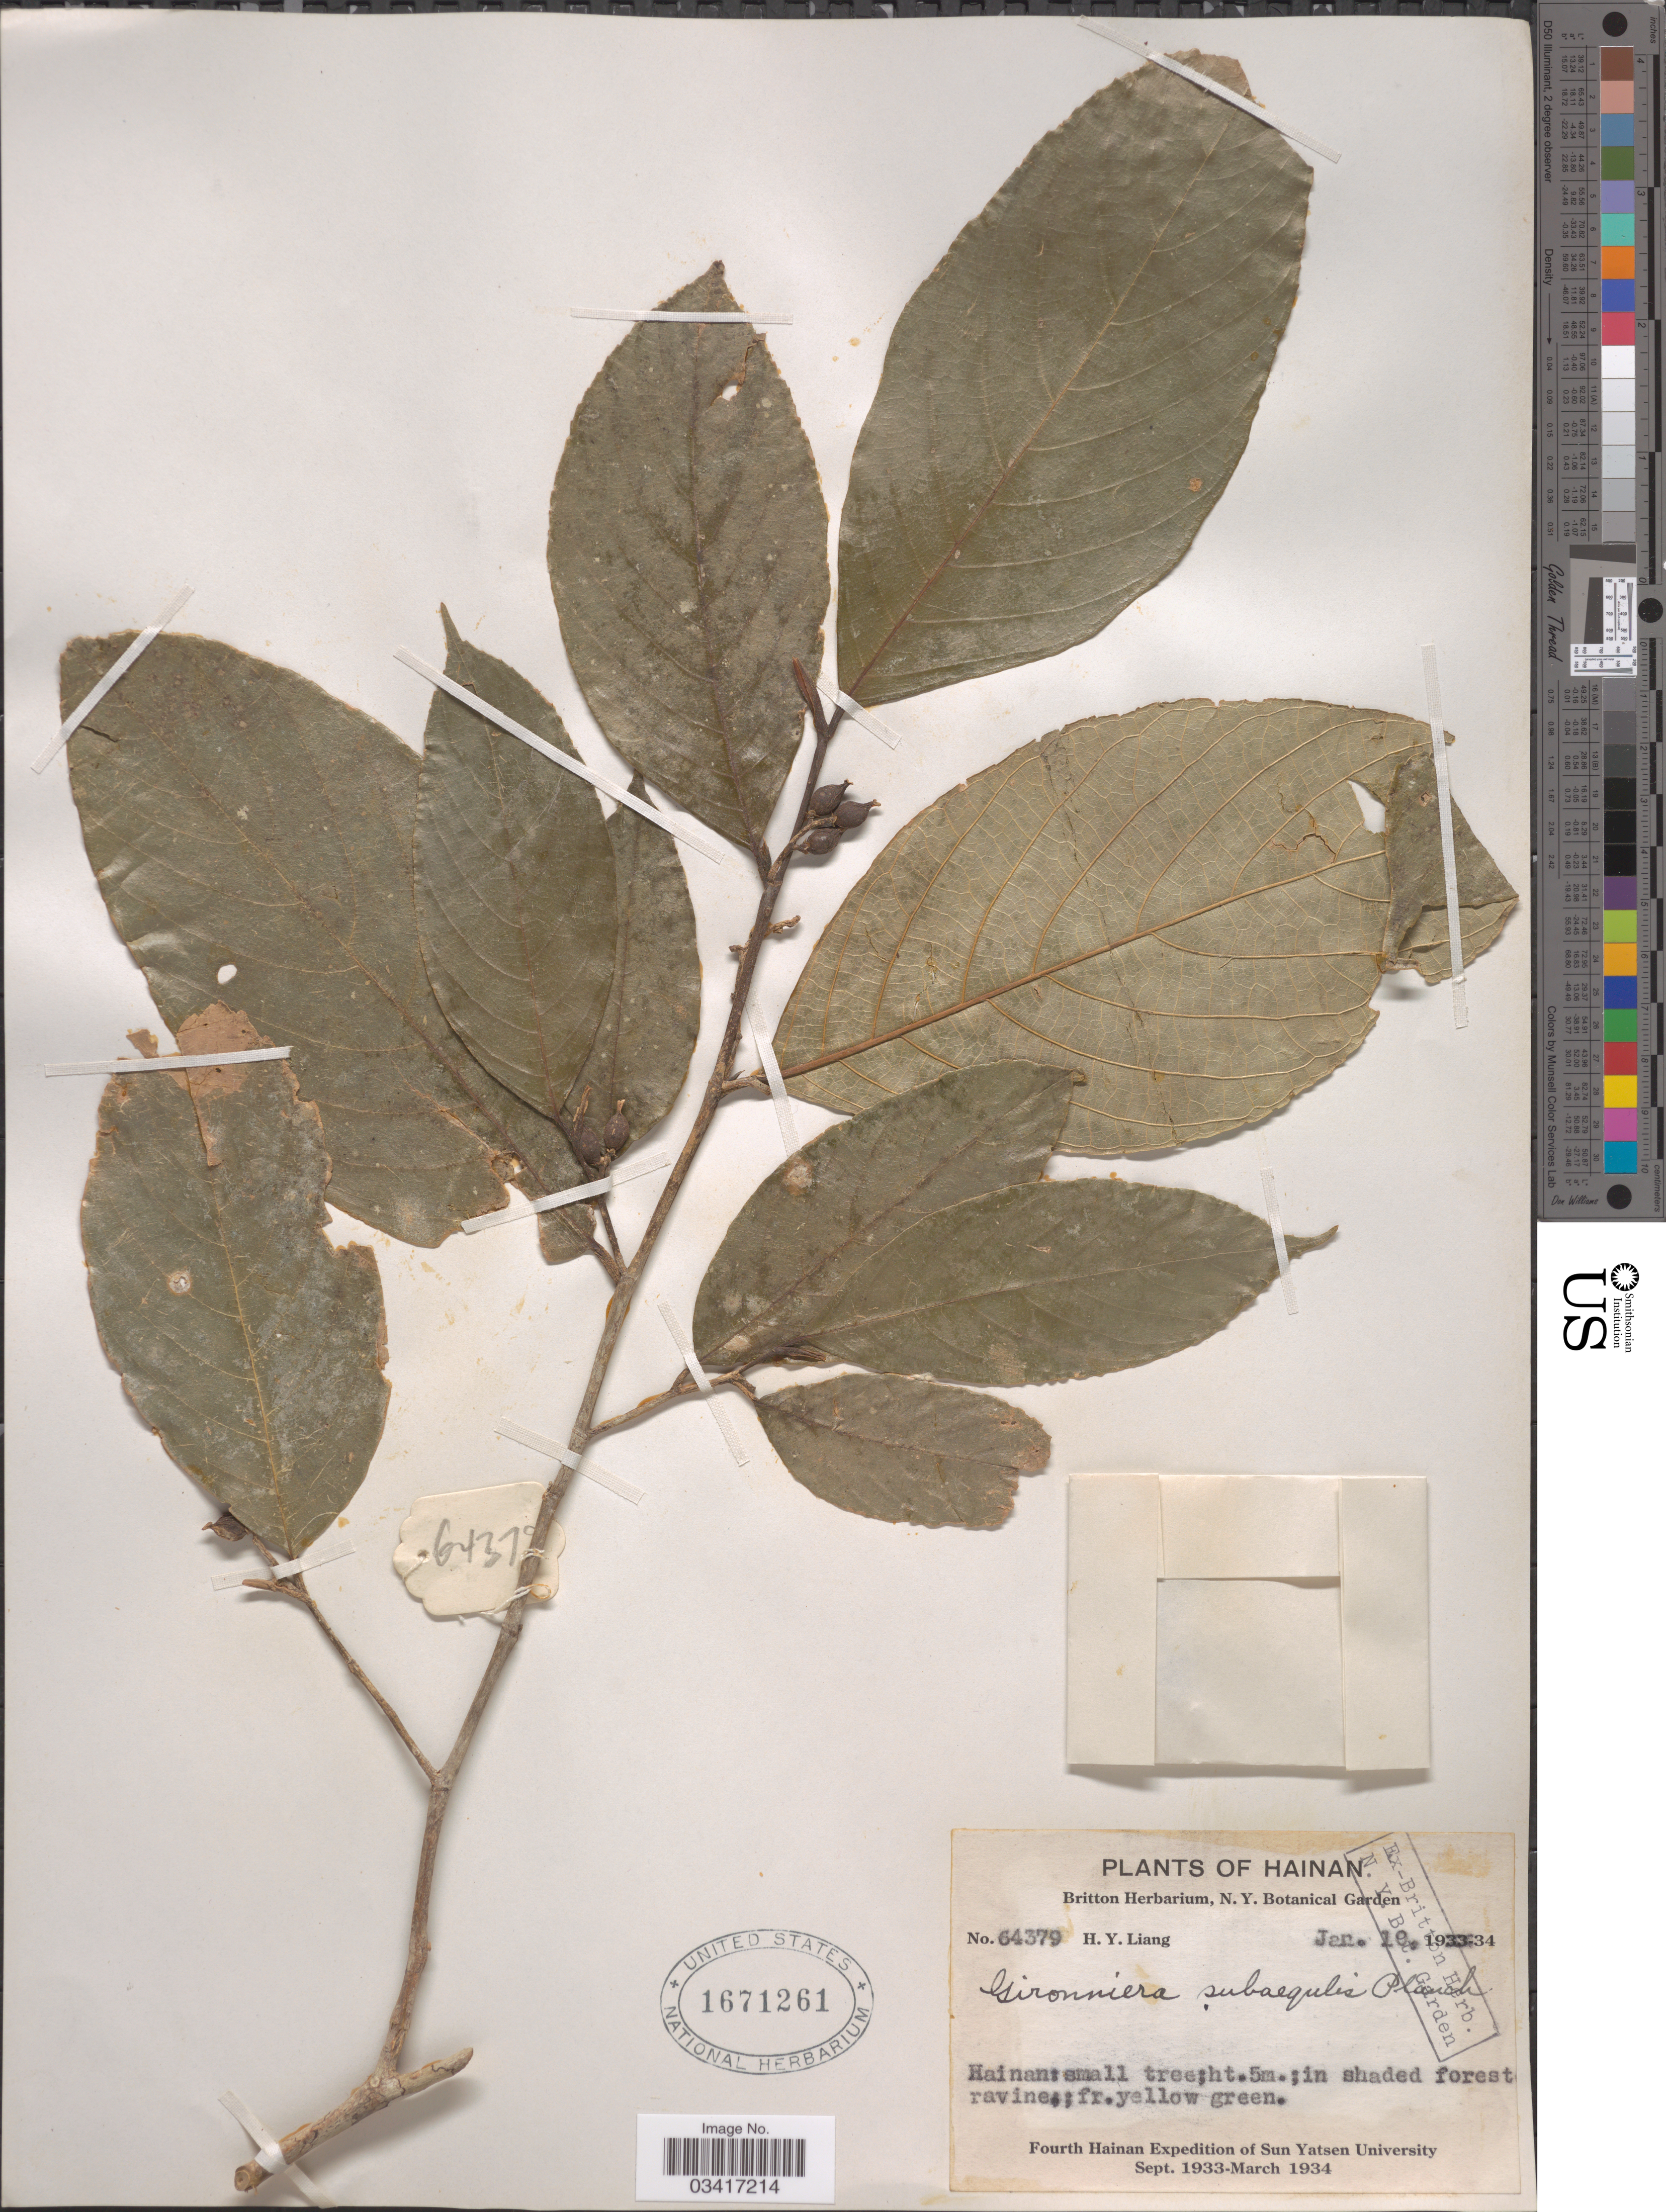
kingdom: Plantae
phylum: Tracheophyta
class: Magnoliopsida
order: Rosales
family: Cannabaceae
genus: Gironniera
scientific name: Gironniera subaequalis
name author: Planch.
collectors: H. Y. Liang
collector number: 64379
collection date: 1934-01-10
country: China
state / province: Hainan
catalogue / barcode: US 1671261